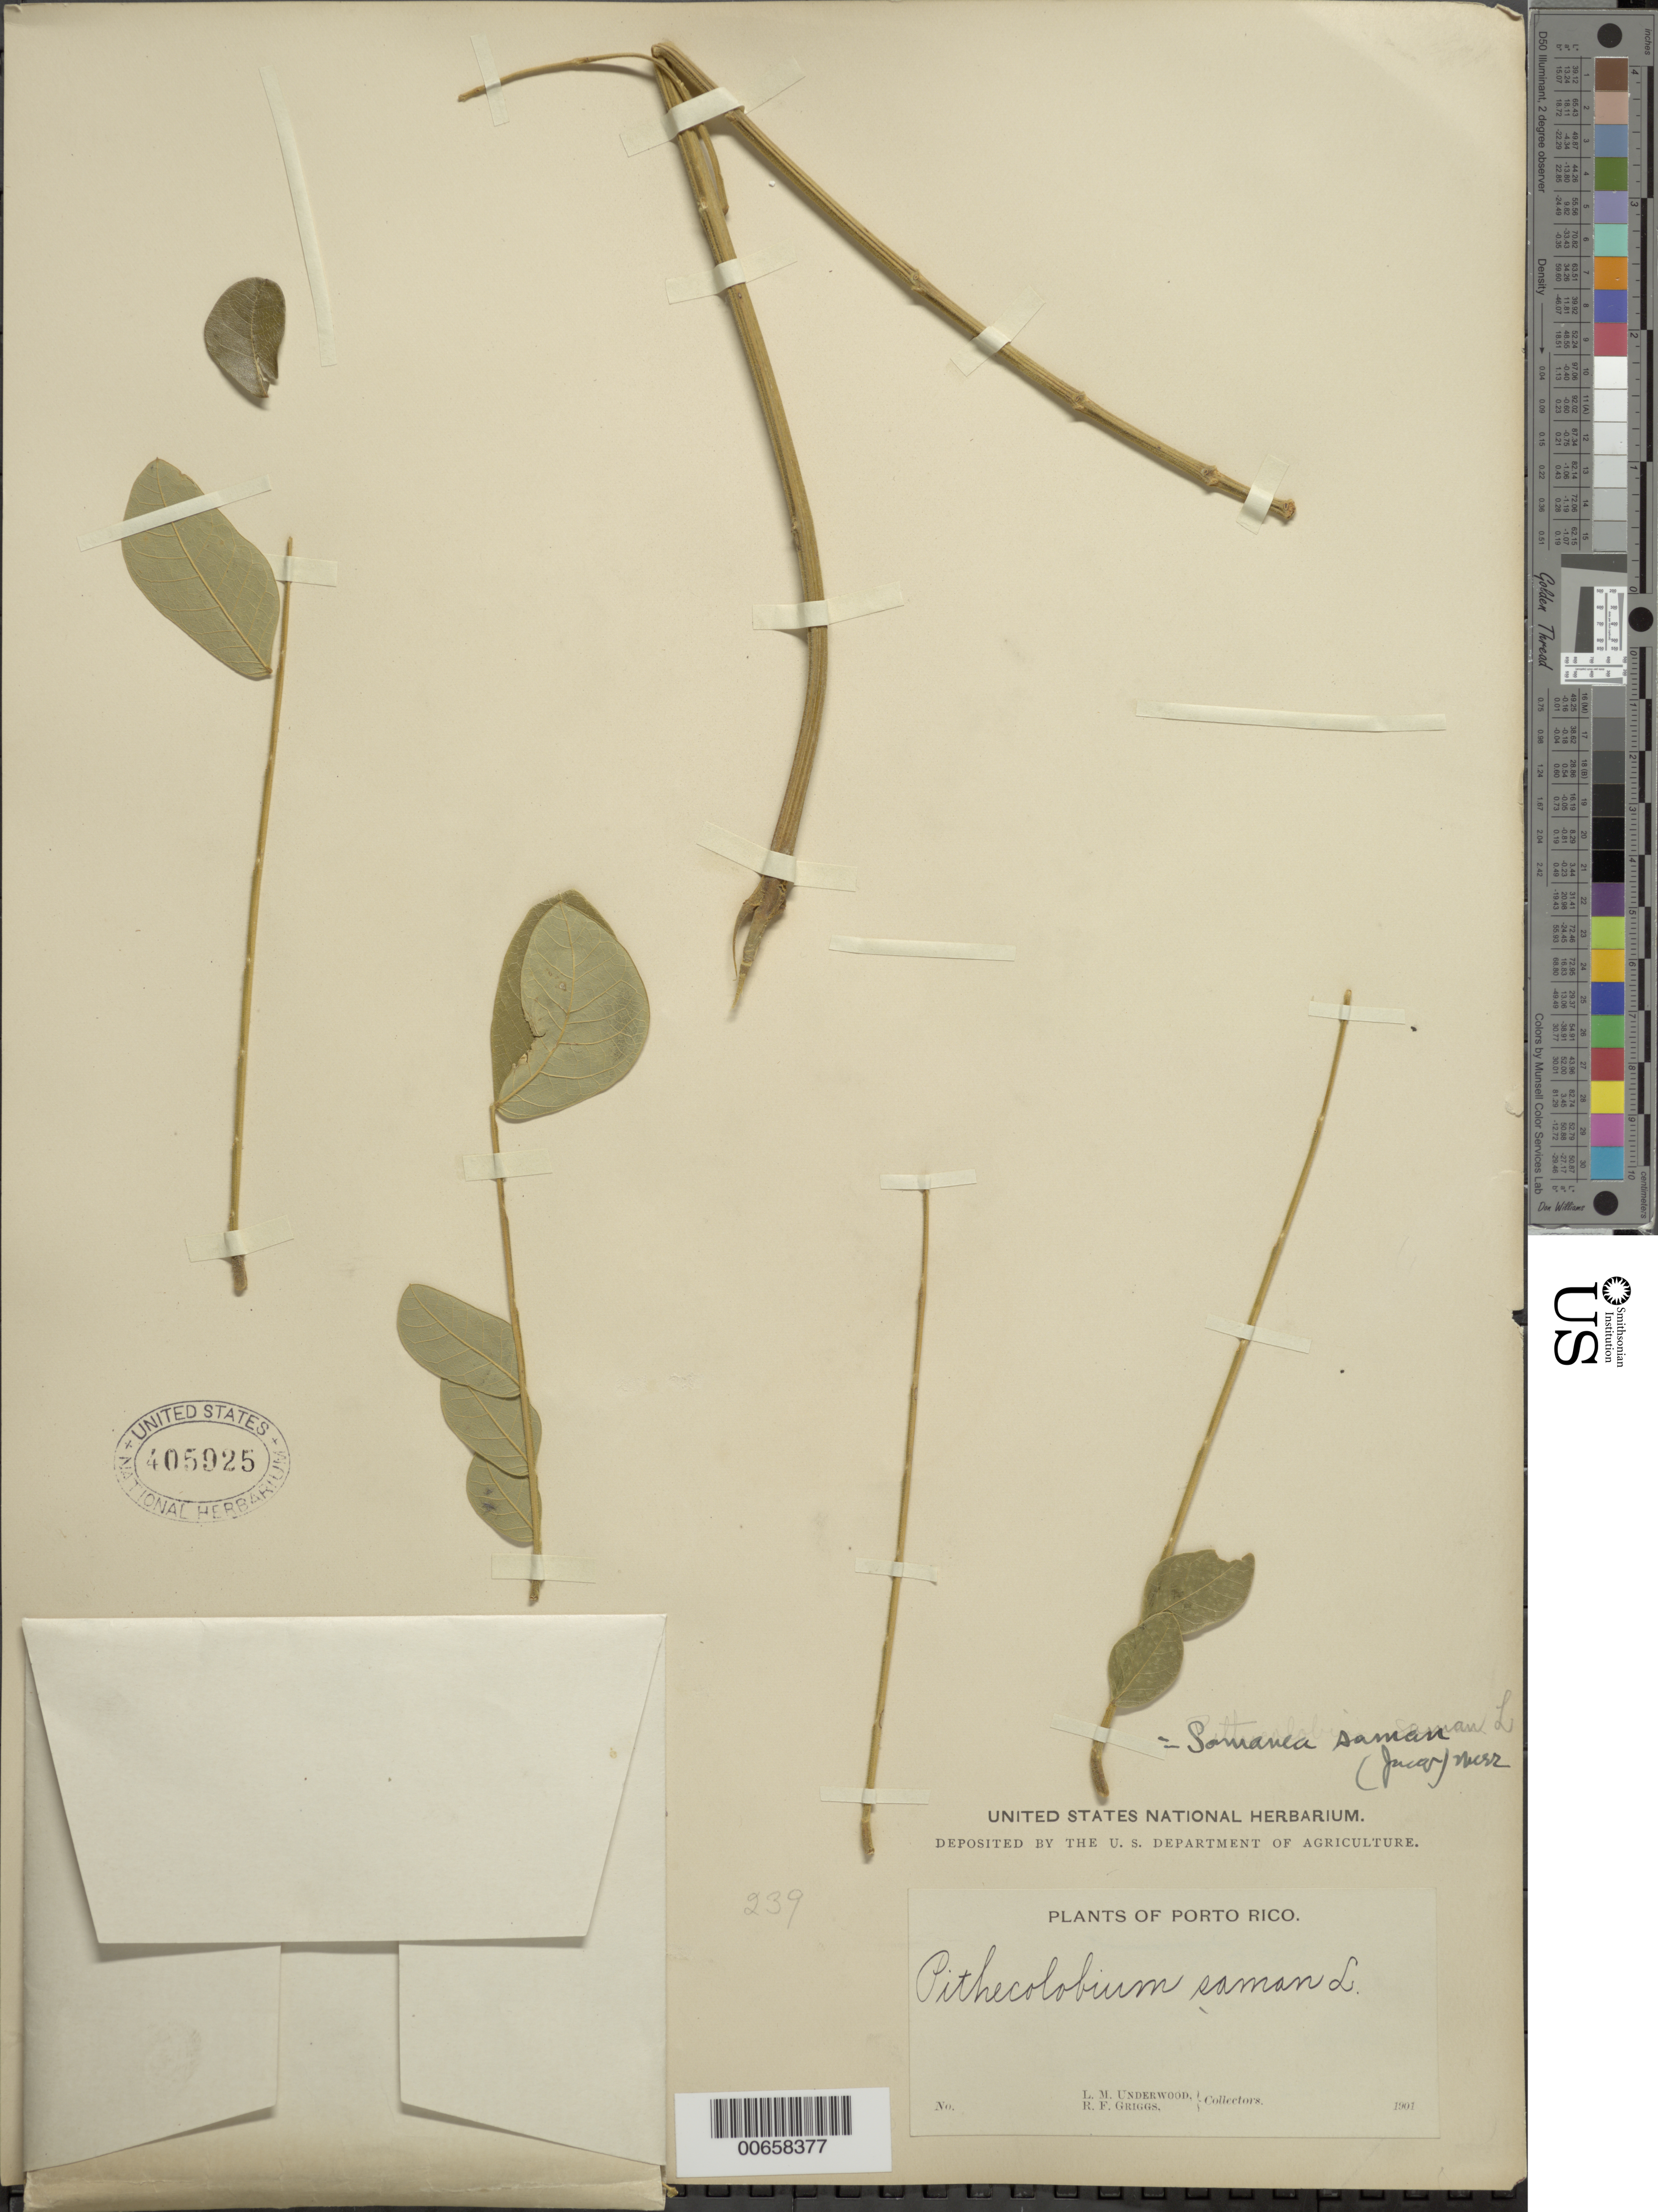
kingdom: Plantae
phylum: Tracheophyta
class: Magnoliopsida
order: Fabales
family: Fabaceae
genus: Samanea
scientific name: Samanea saman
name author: (Jacq.) Merr.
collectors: L. M. Underwood & R. F. Griggs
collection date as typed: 1901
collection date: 1901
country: Puerto Rico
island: Greater Antilles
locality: Sierra de Naguabo ad Rio Blanco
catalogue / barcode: US 405925